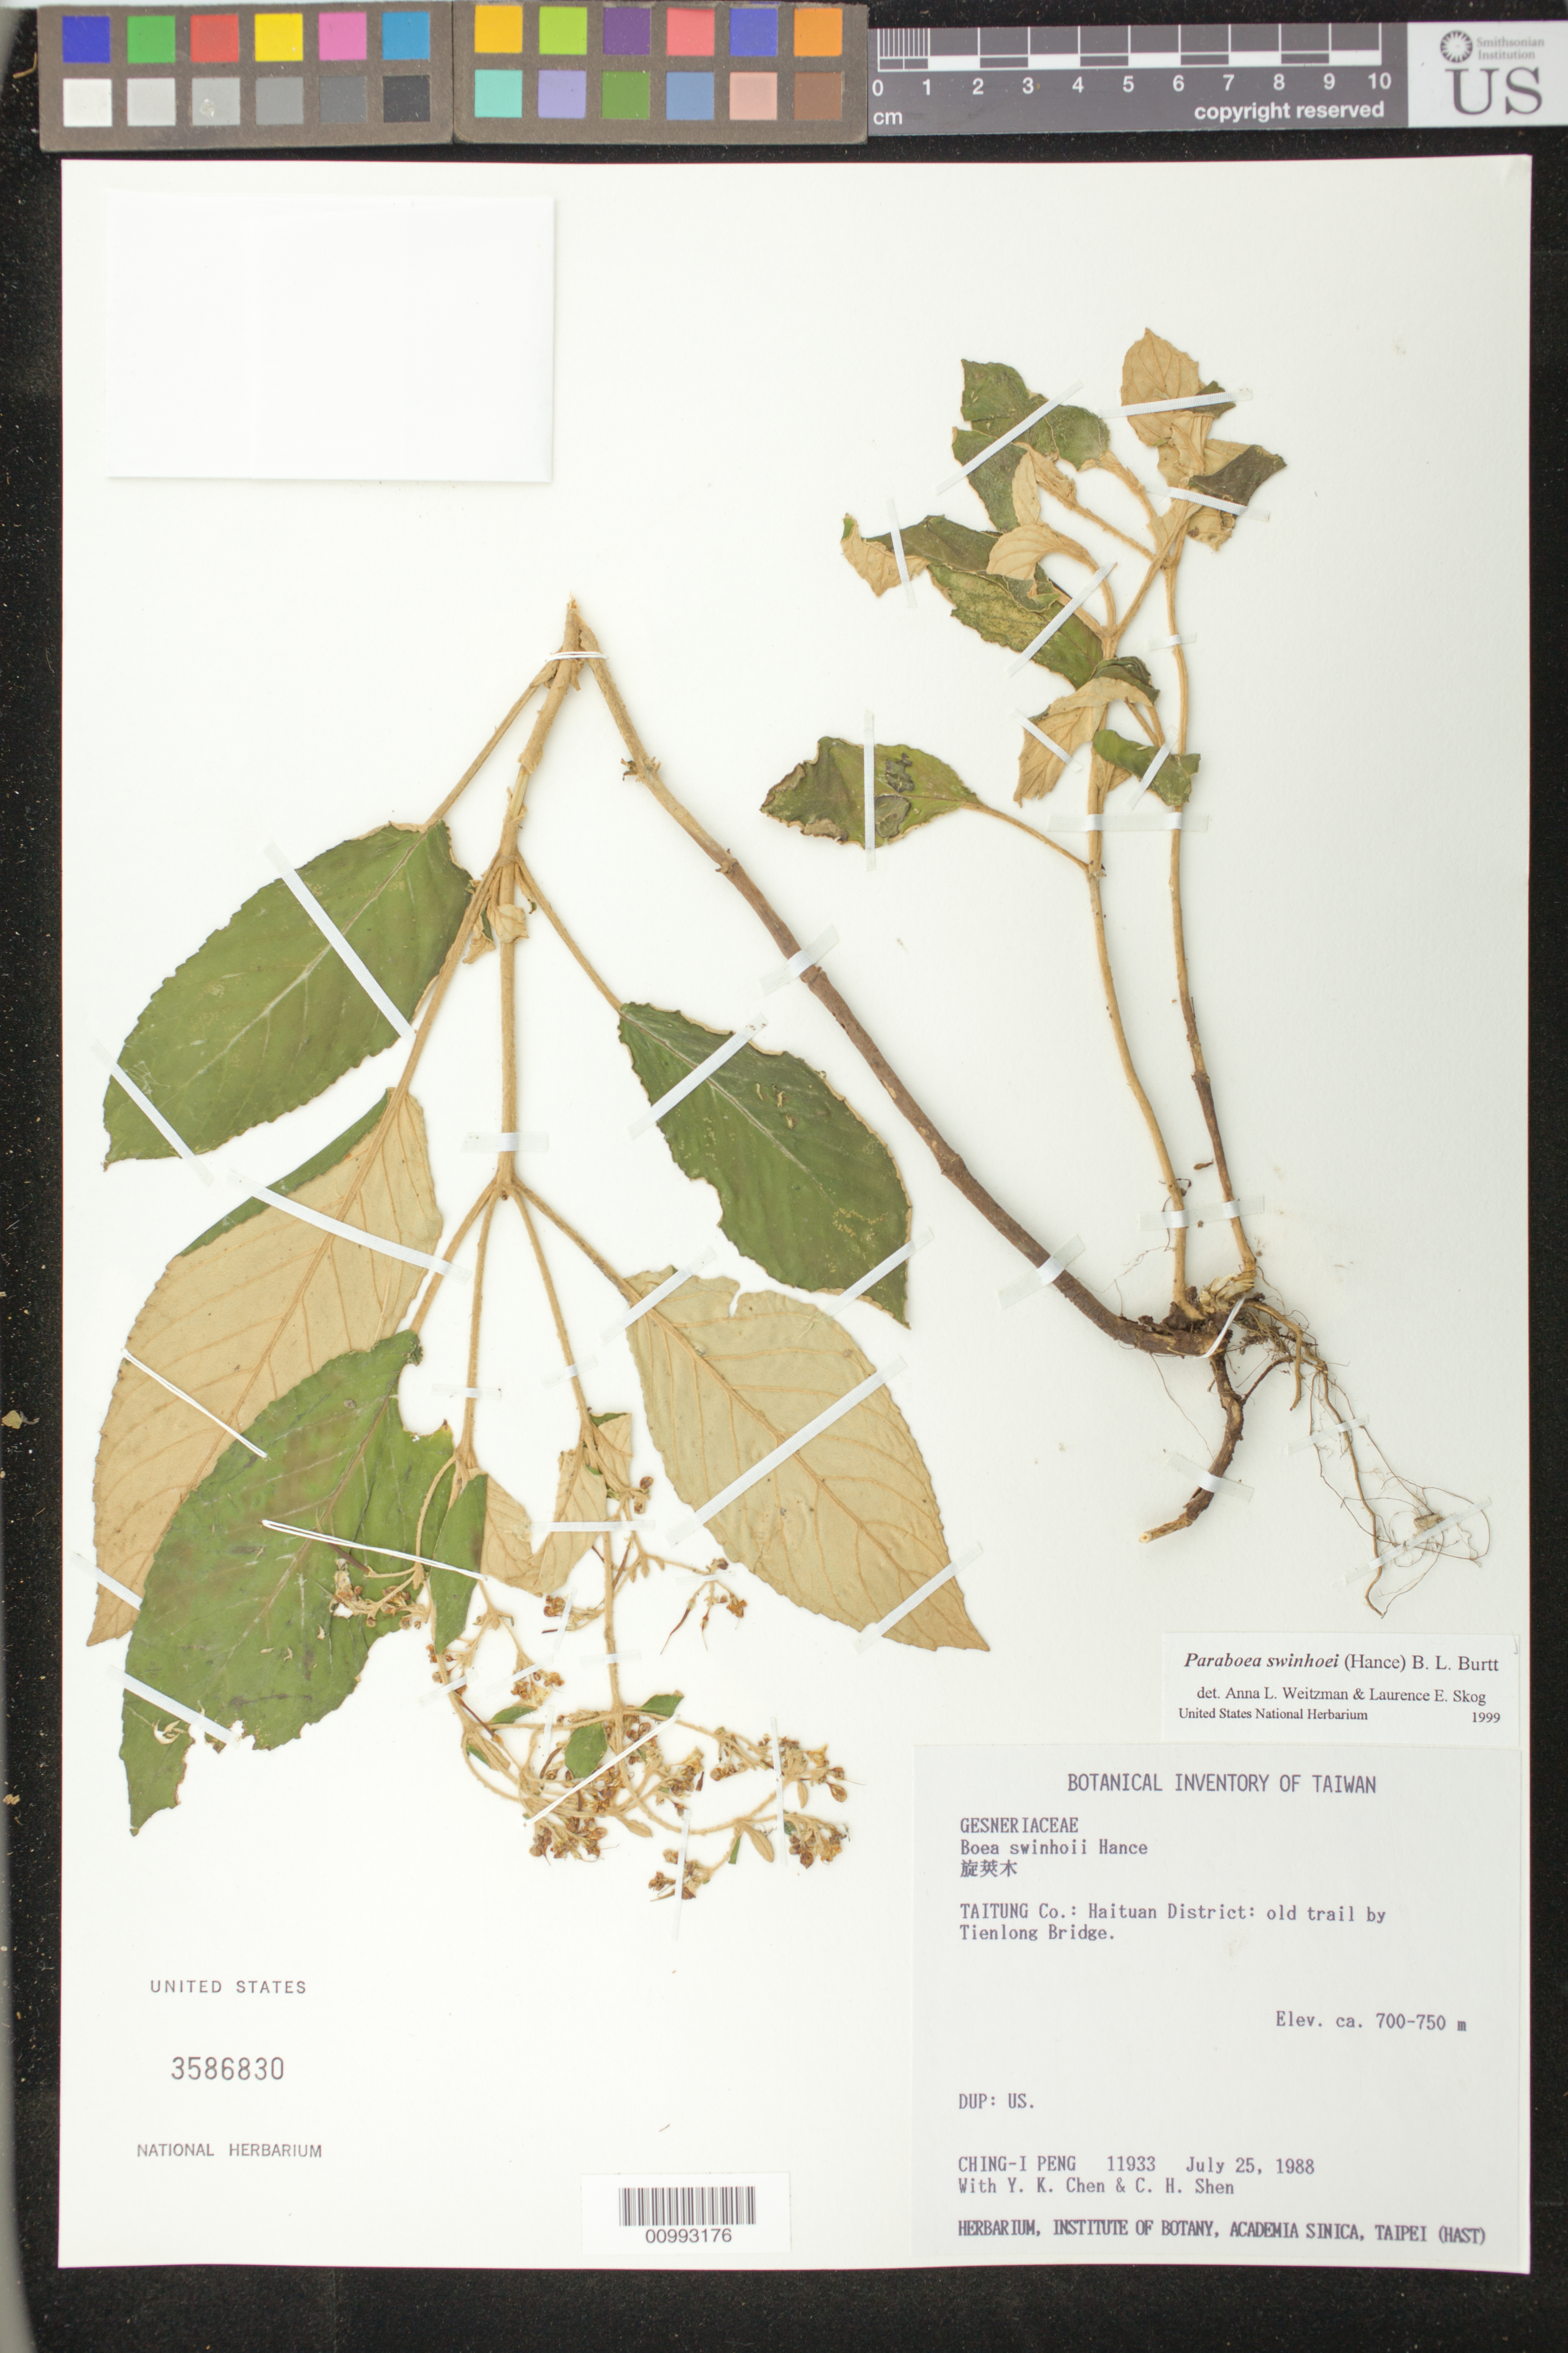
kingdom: Plantae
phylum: Tracheophyta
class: Magnoliopsida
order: Lamiales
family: Gesneriaceae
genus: Paraboea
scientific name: Paraboea swinhoei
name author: (Hance) B.L. Burtt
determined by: Weitzman, A. L.; Skog, L. E.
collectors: C.-I Peng, Y. K. Chen & C. Shen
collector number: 11933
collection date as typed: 25 Jul 1988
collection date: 1988-07-25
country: Taiwan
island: Taiwan [Formosa]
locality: Taitung Co.: Haituan District: old trail by Tienlong Bridge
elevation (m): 700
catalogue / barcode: US 3586830